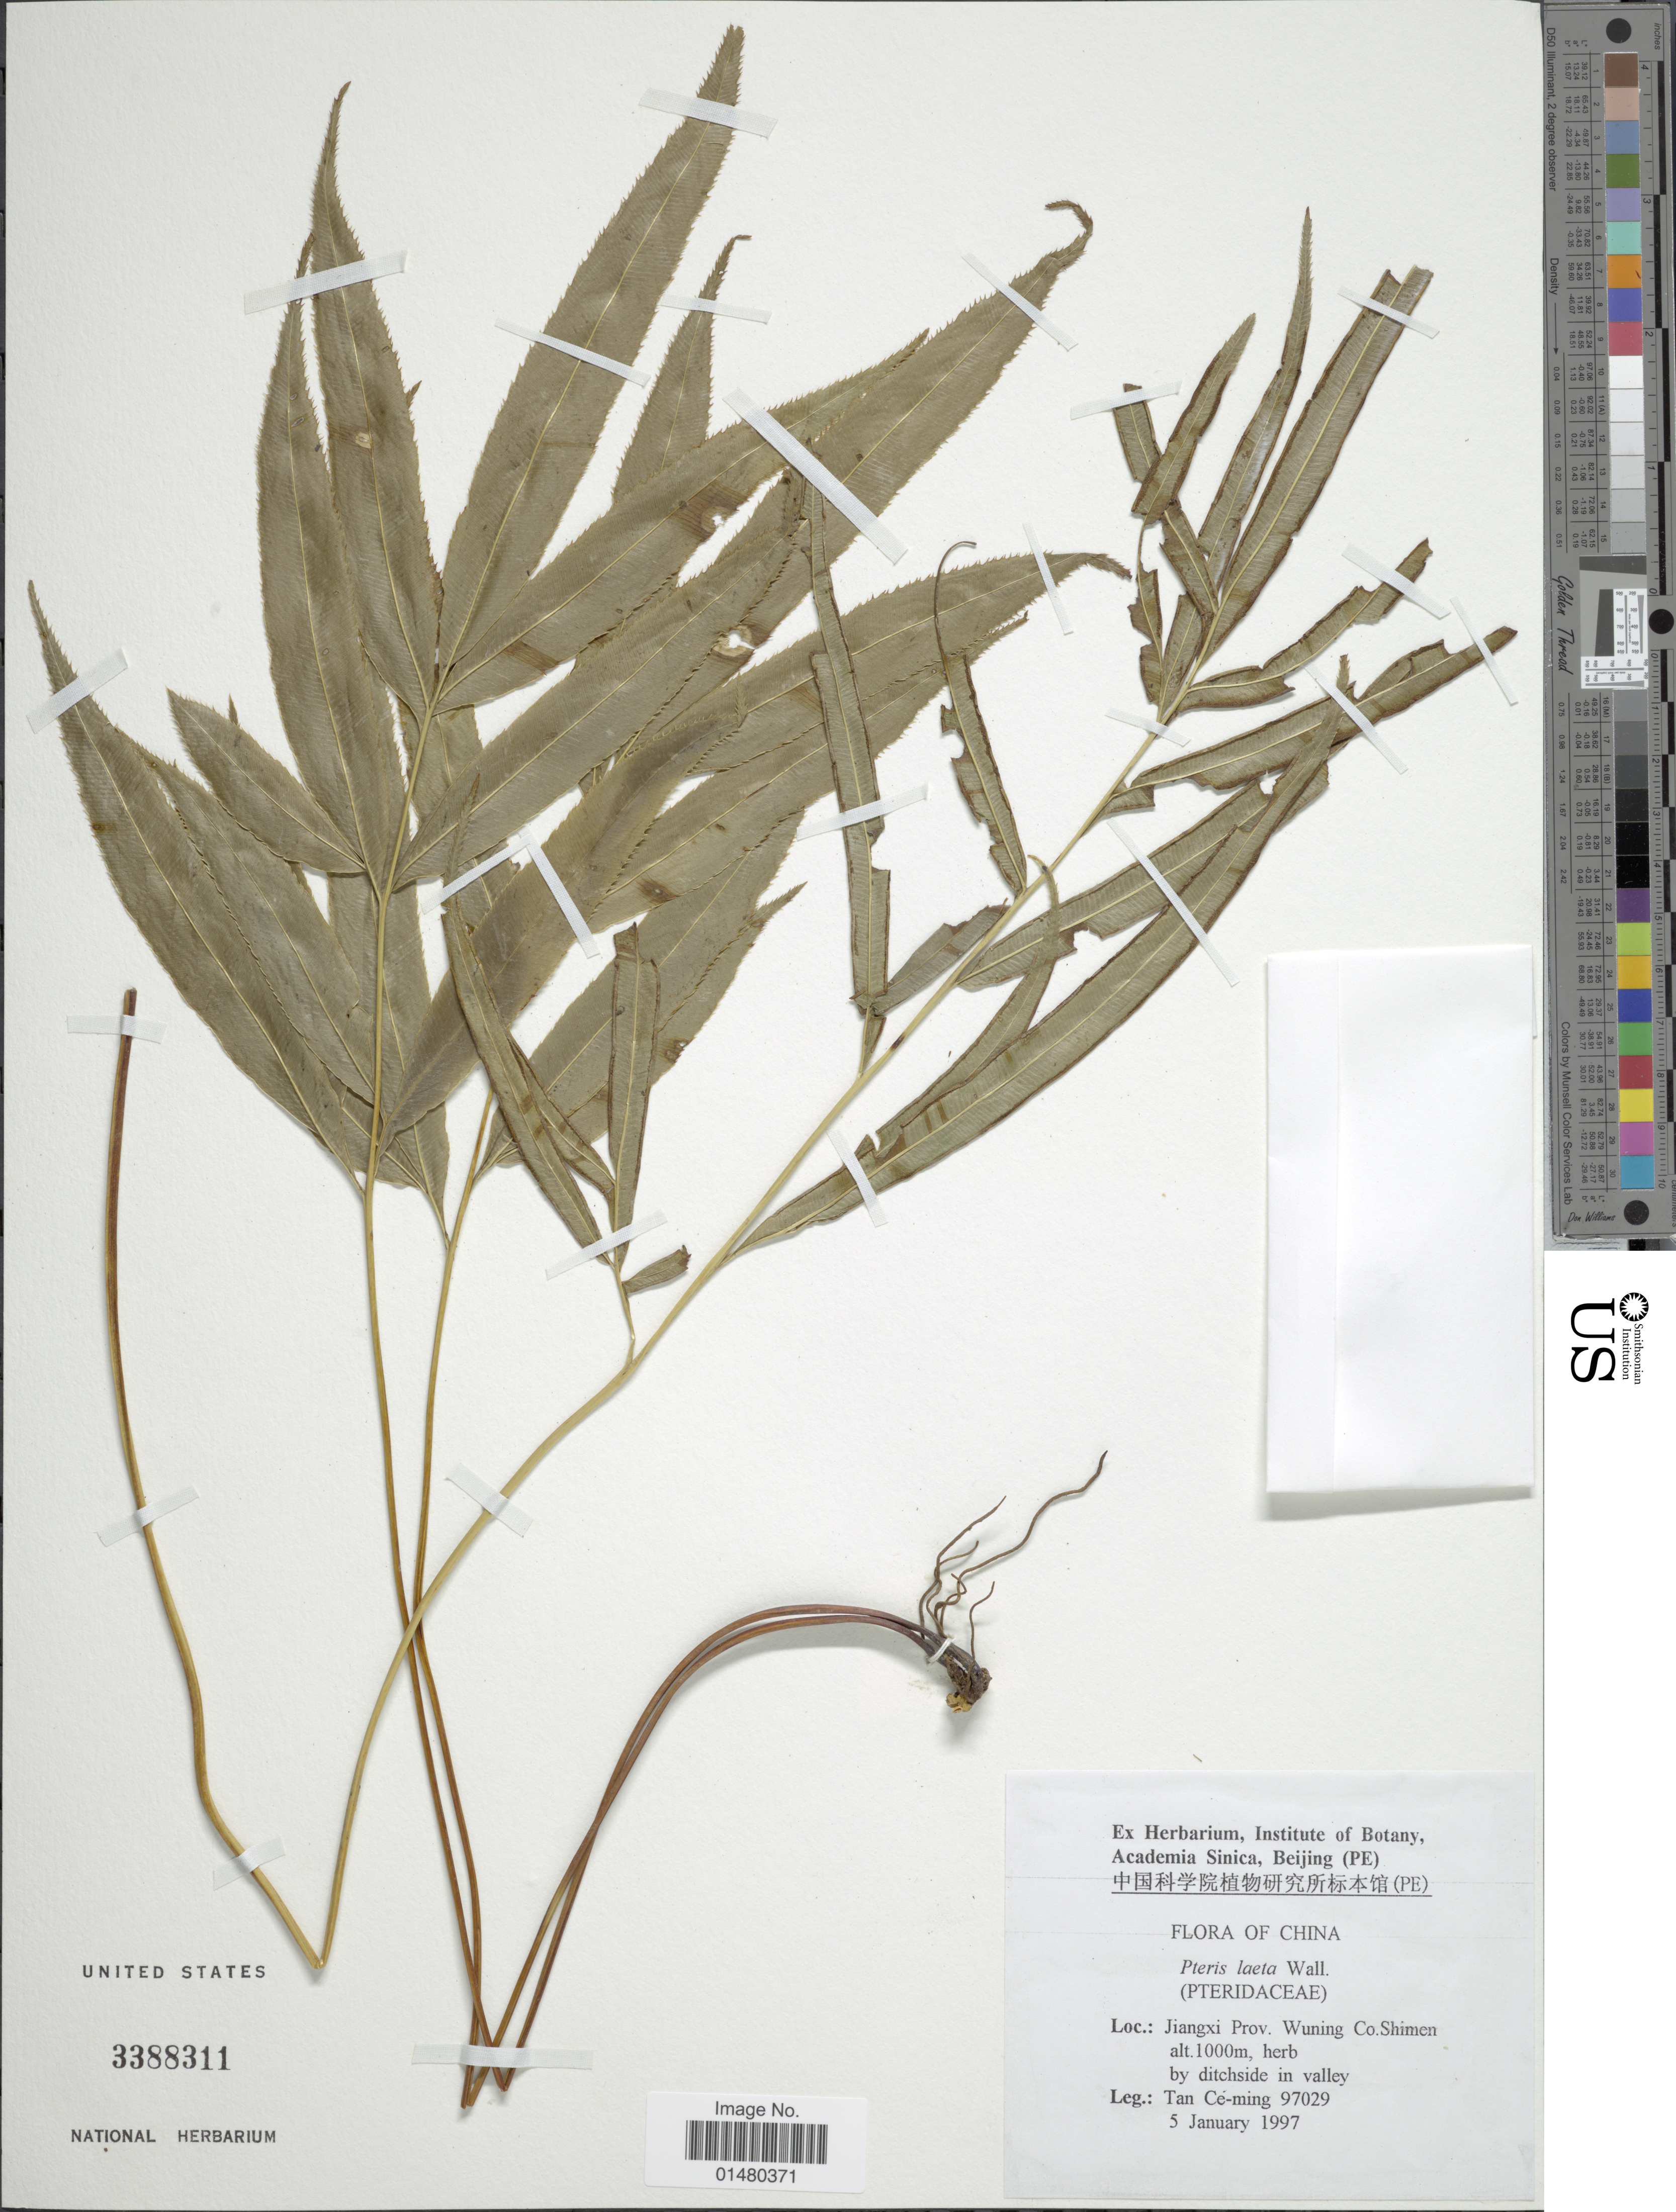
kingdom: Plantae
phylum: Tracheophyta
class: Polypodiopsida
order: Polypodiales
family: Pteridaceae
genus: Pteris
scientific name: Pteris cretica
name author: L.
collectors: Tam Ce-Ming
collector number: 97029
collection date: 1997-01-05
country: China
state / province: Jiangxi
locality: Wuning Co.Shimen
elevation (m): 1000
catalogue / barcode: US 3388311